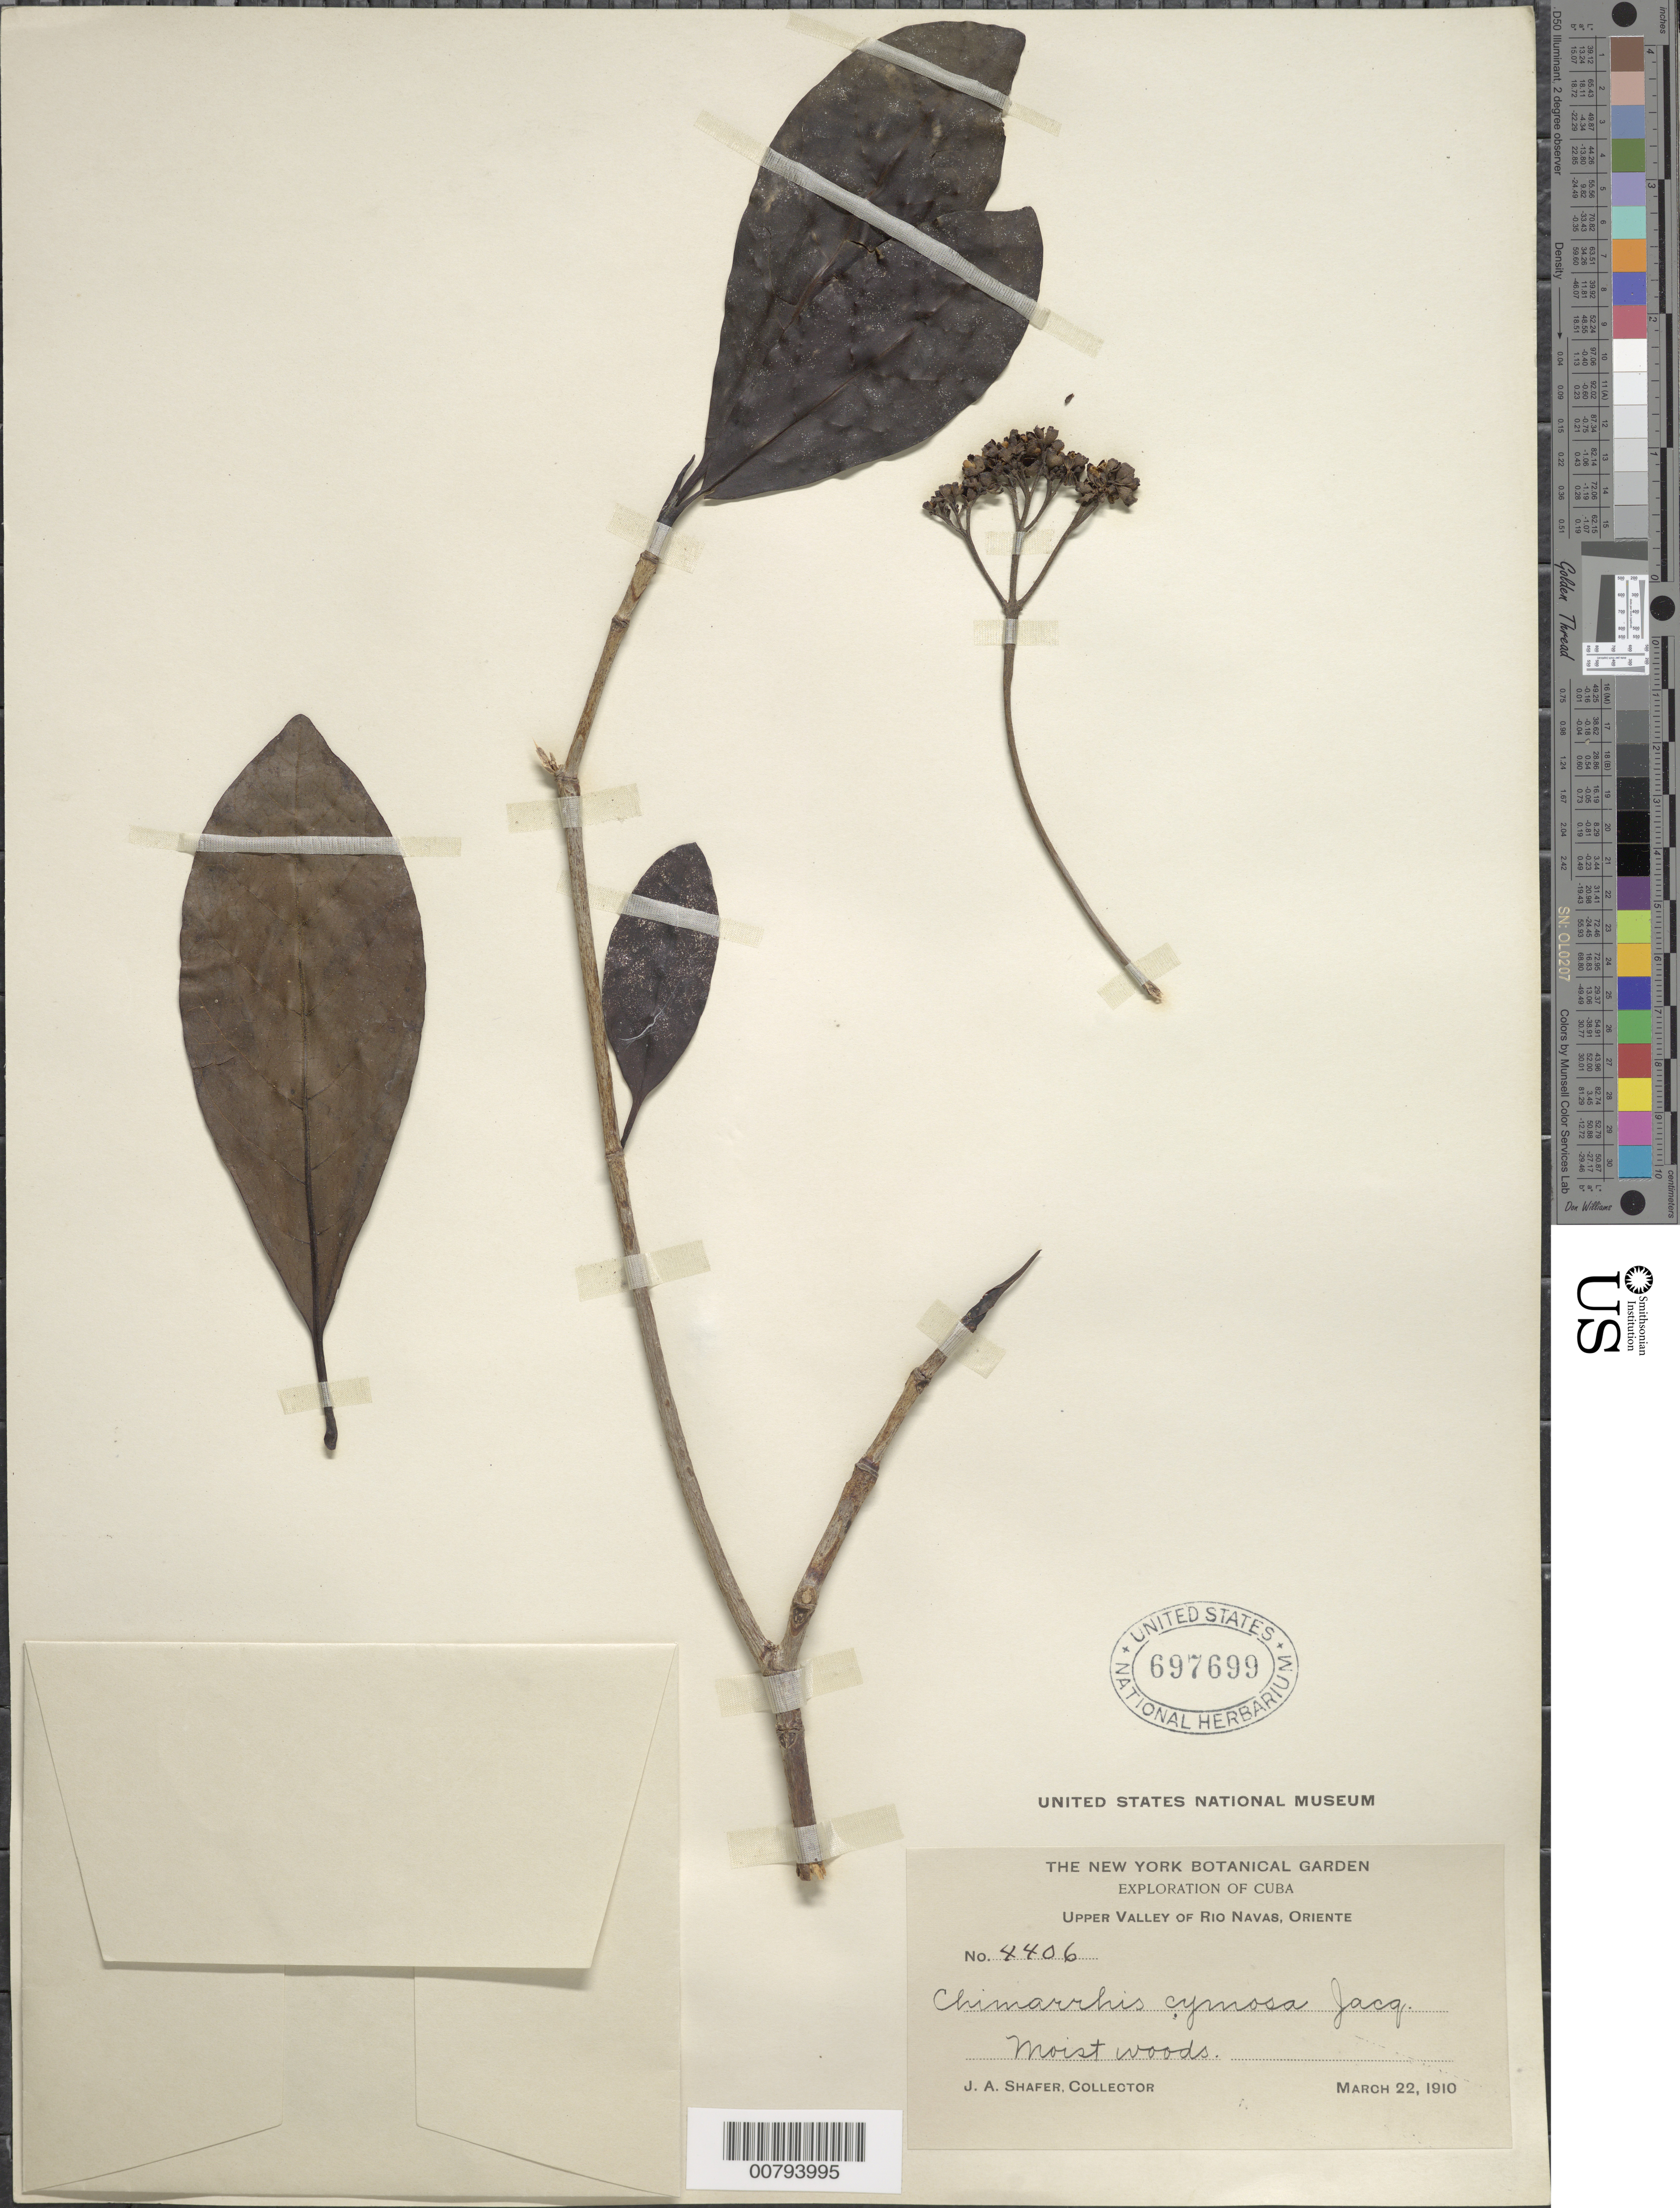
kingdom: Plantae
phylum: Tracheophyta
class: Magnoliopsida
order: Gentianales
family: Rubiaceae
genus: Chimarrhis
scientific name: Chimarrhis cymosa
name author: Jacq.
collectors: J. A. Shafer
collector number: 4406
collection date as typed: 22 Mar 1910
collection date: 1910-03-22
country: Cuba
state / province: Oriente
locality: Upper Valley, Rio Navas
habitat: Moist woods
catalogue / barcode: US 697699